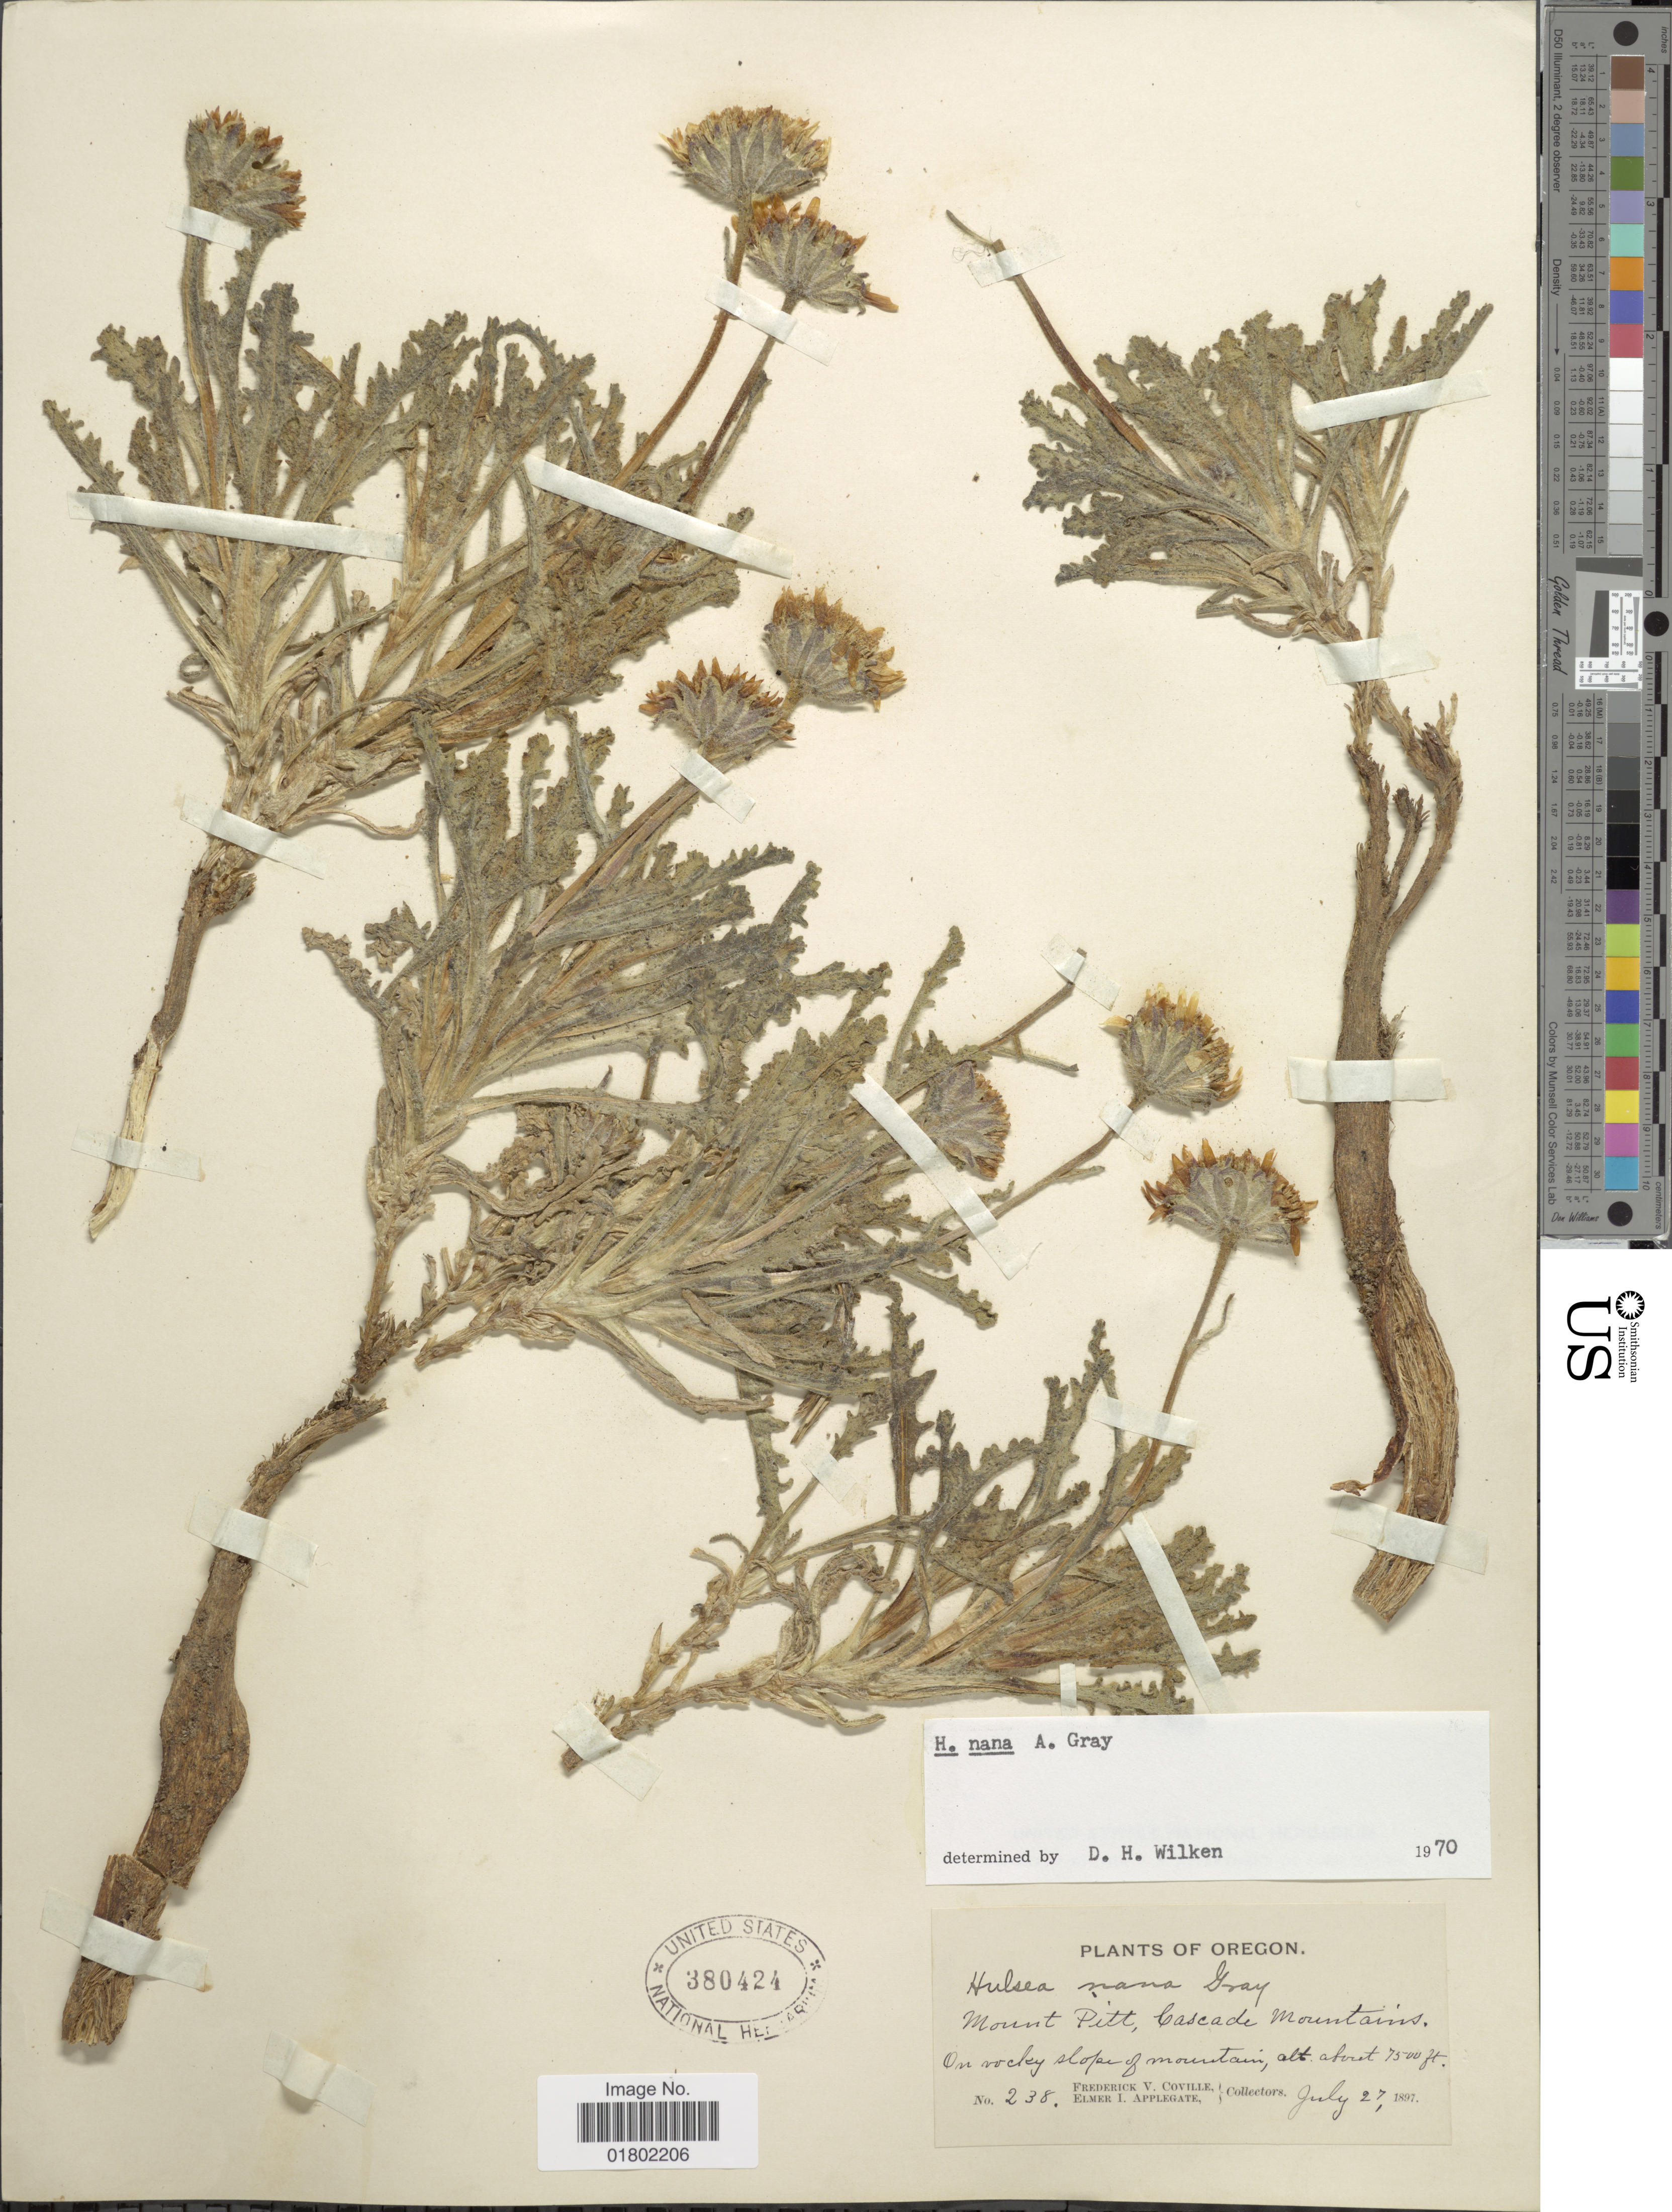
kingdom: Plantae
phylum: Tracheophyta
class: Magnoliopsida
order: Asterales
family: Asteraceae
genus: Hulsea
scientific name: Hulsea nana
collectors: F. V. Coville & E. I. Applegate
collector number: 238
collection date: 1897-07-27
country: United States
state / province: Oregon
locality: Mount Pitt, bascade mountains, on rocky slope of mountain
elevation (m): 2286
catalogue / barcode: US 380424